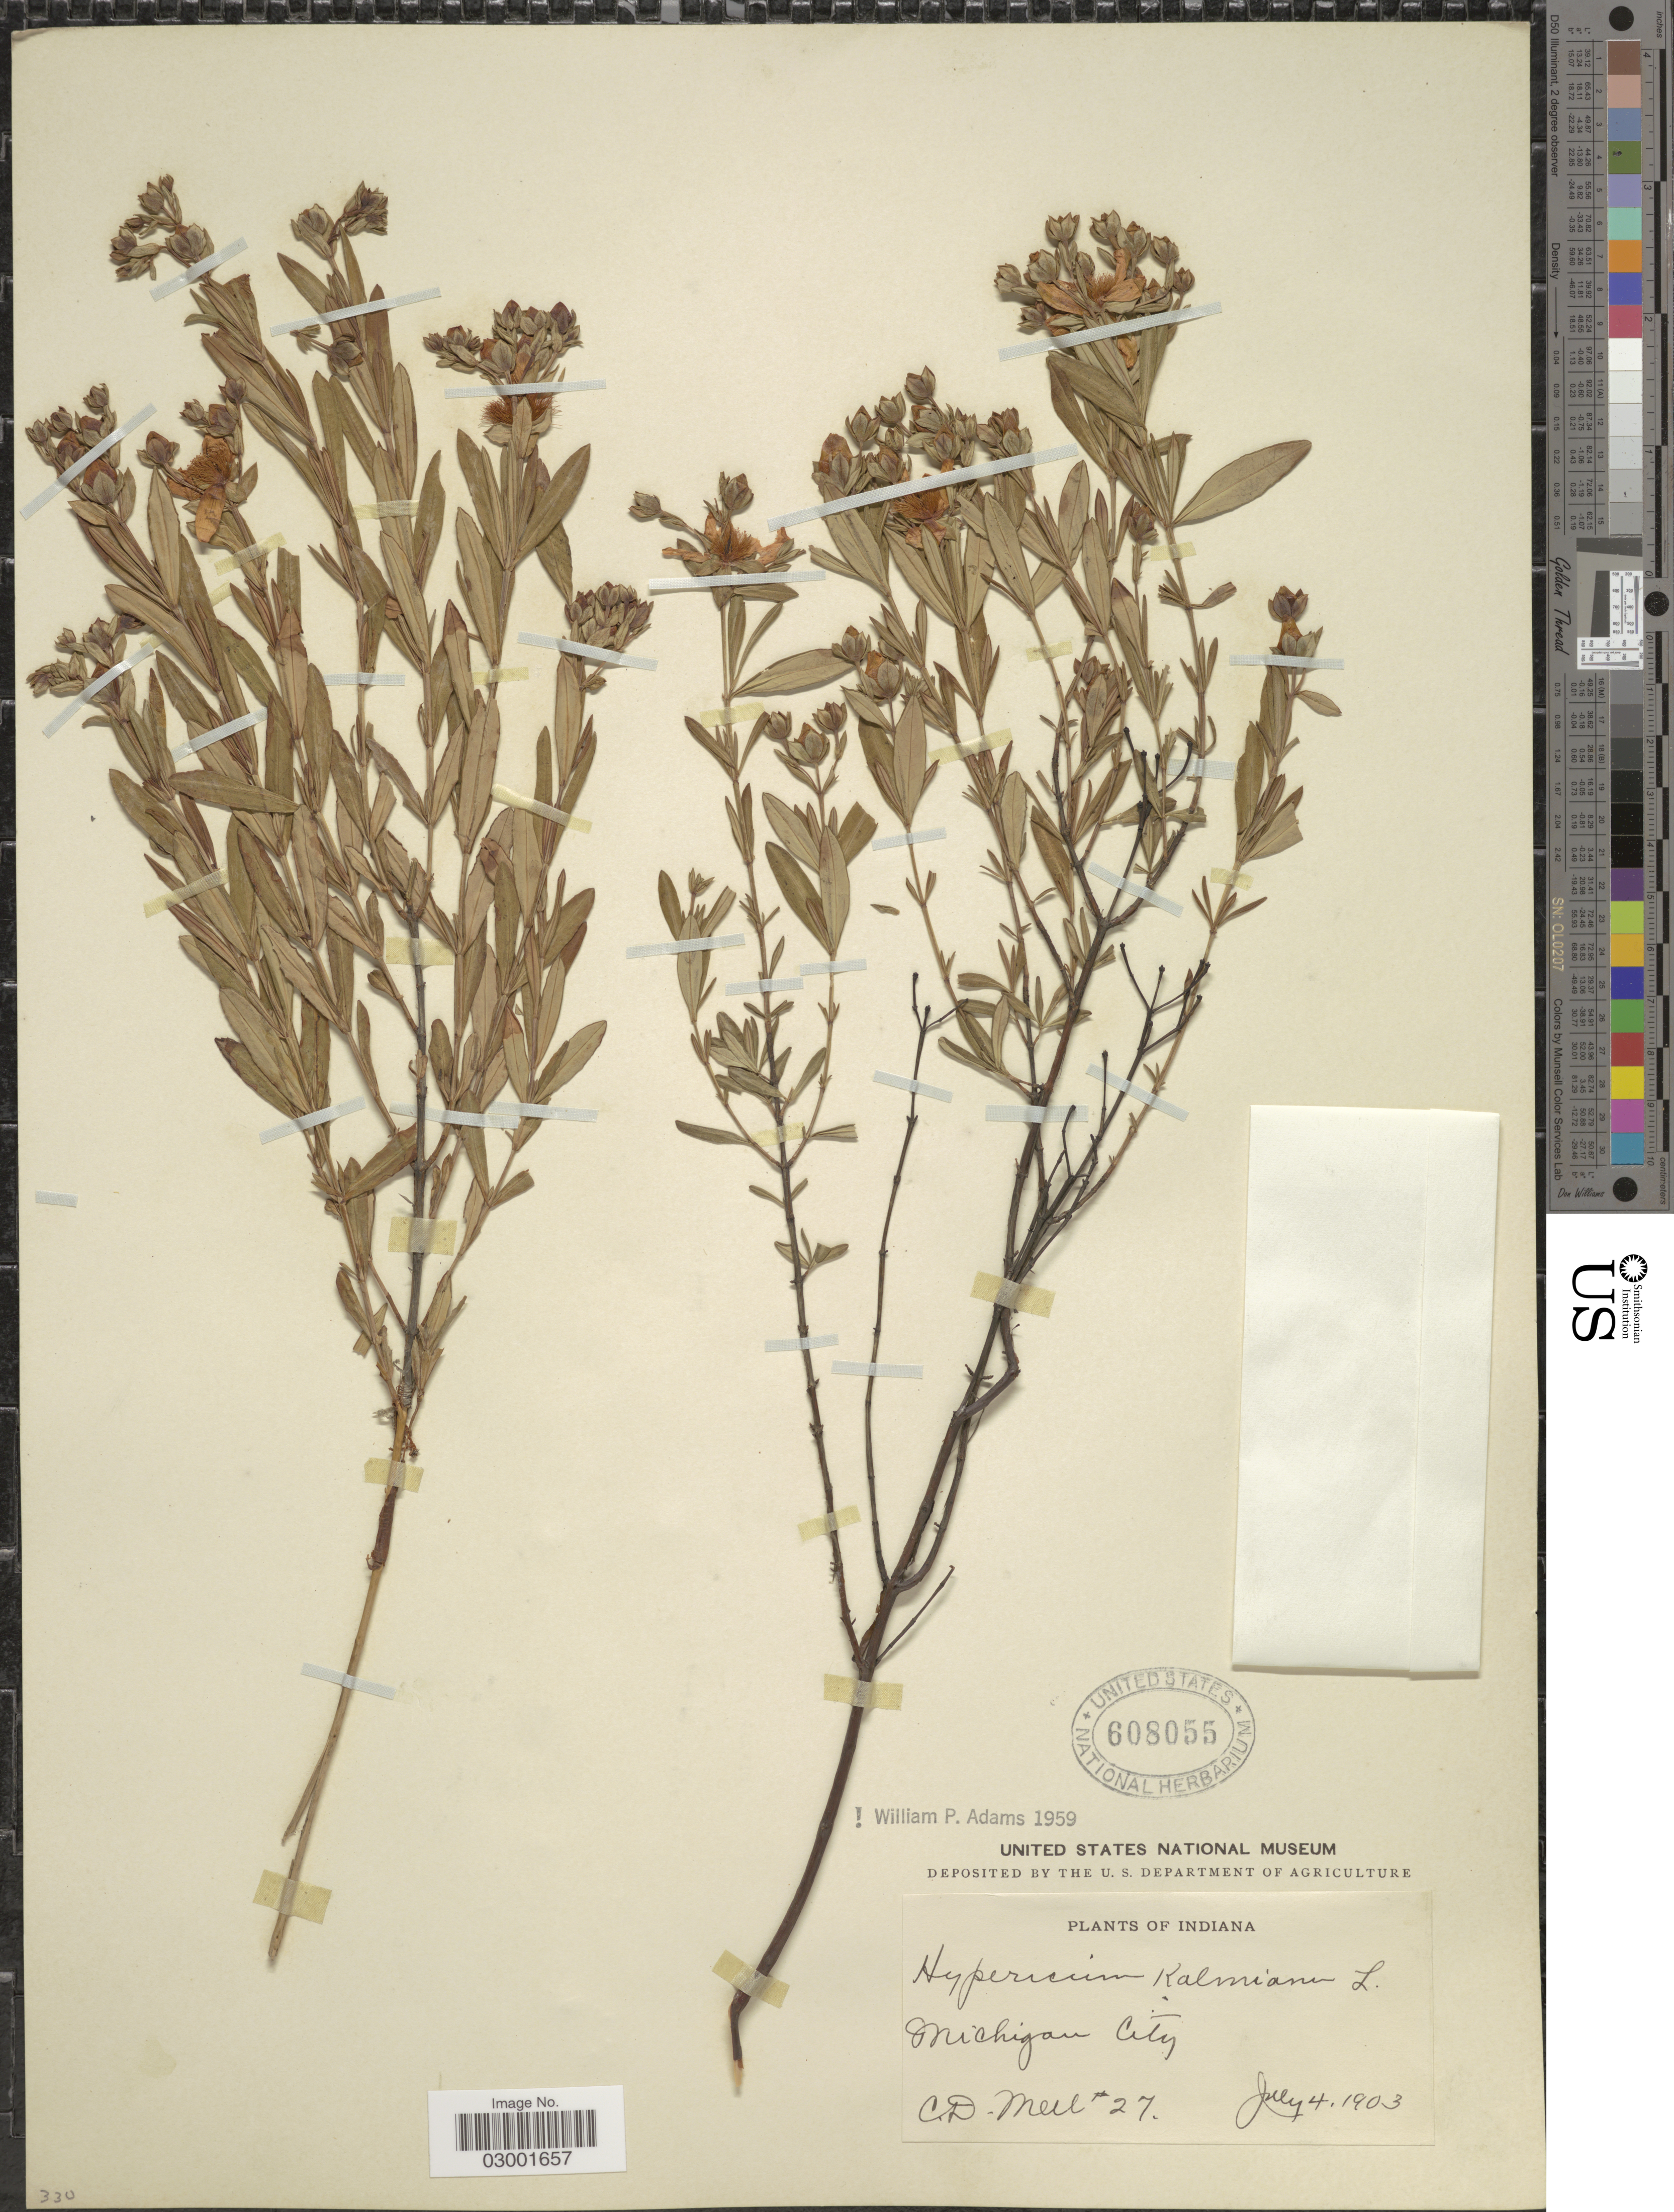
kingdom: Plantae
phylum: Tracheophyta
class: Magnoliopsida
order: Malpighiales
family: Hypericaceae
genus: Hypericum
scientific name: Hypericum kalmianum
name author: L.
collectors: C. D. Mell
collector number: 27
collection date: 1903-07-04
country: United States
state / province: Indiana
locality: Michigan City.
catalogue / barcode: US 608055